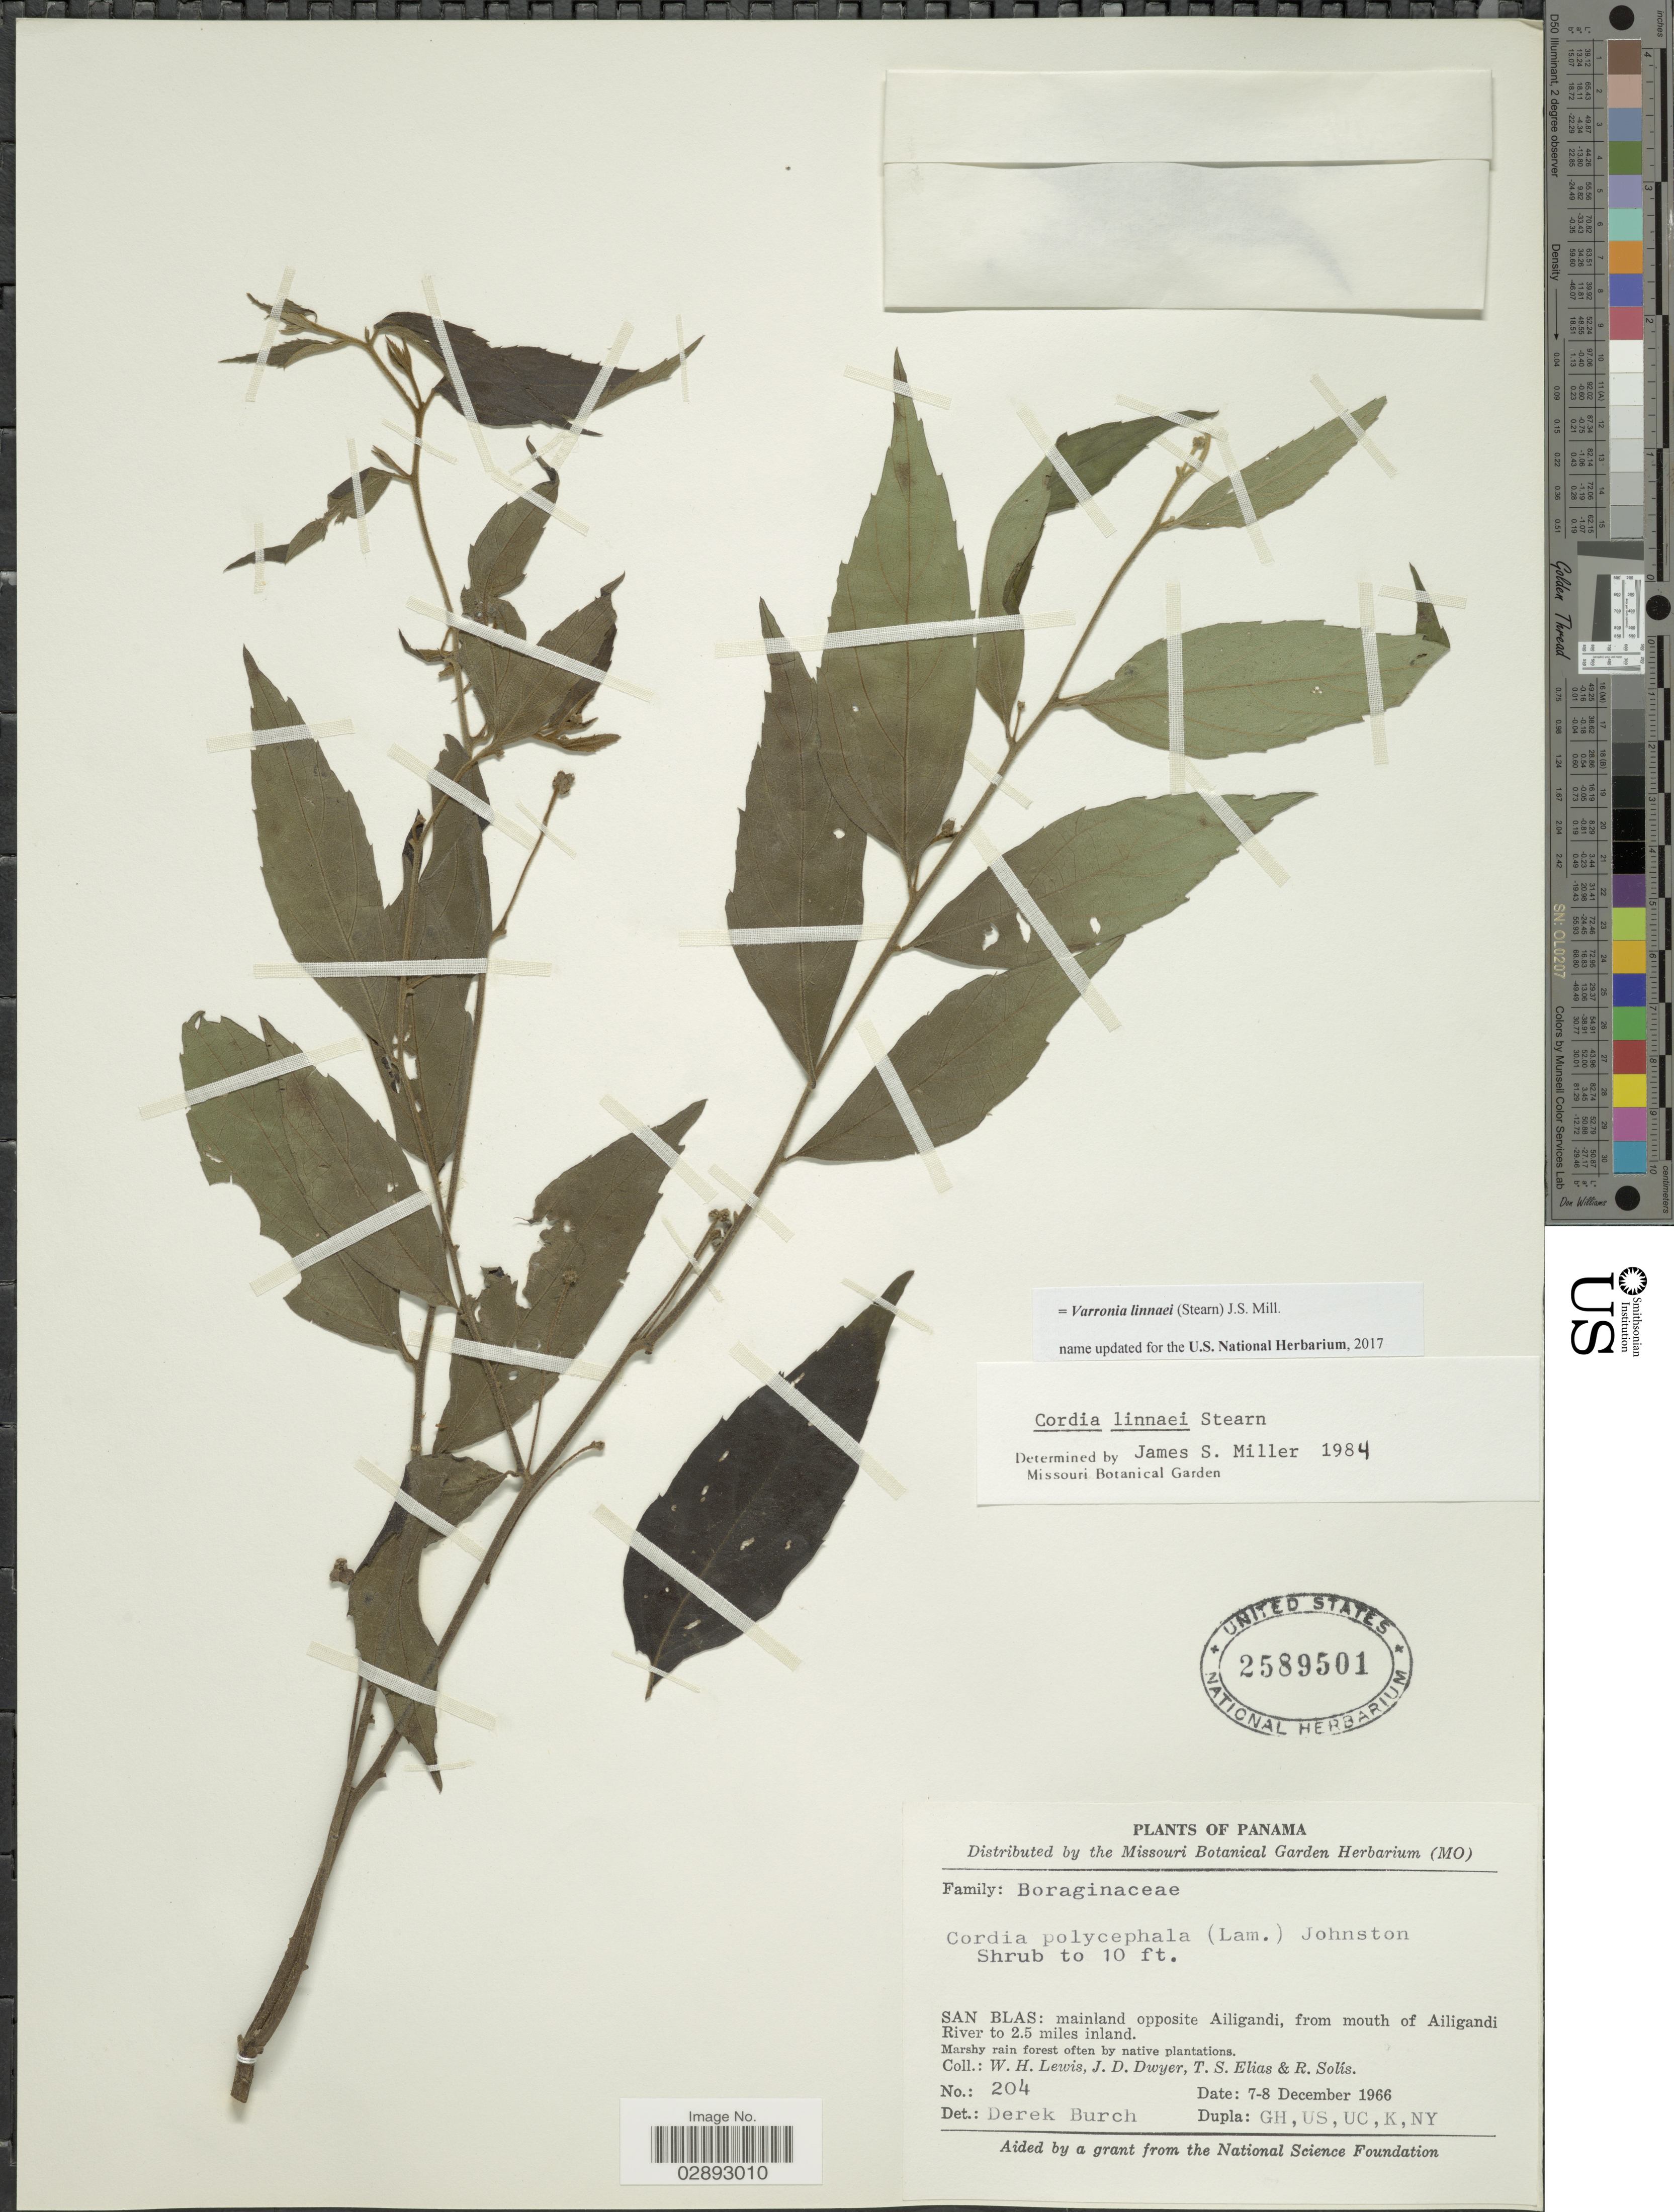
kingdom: Plantae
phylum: Tracheophyta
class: Magnoliopsida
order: Boraginales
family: Cordiaceae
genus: Varronia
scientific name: Varronia linnaei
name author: (Stearn) J.S. Mill.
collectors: W. H. Lewis, J. D. Dwyer, T. S. Elias & R. Solis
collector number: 204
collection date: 1966-12-07/1966-12-08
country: Panama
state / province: Kuna Yala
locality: San Blas: mainland opposite Ailigandi, from mouth of Ailigandi River to 2.5 miles inland.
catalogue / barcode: US 2589501